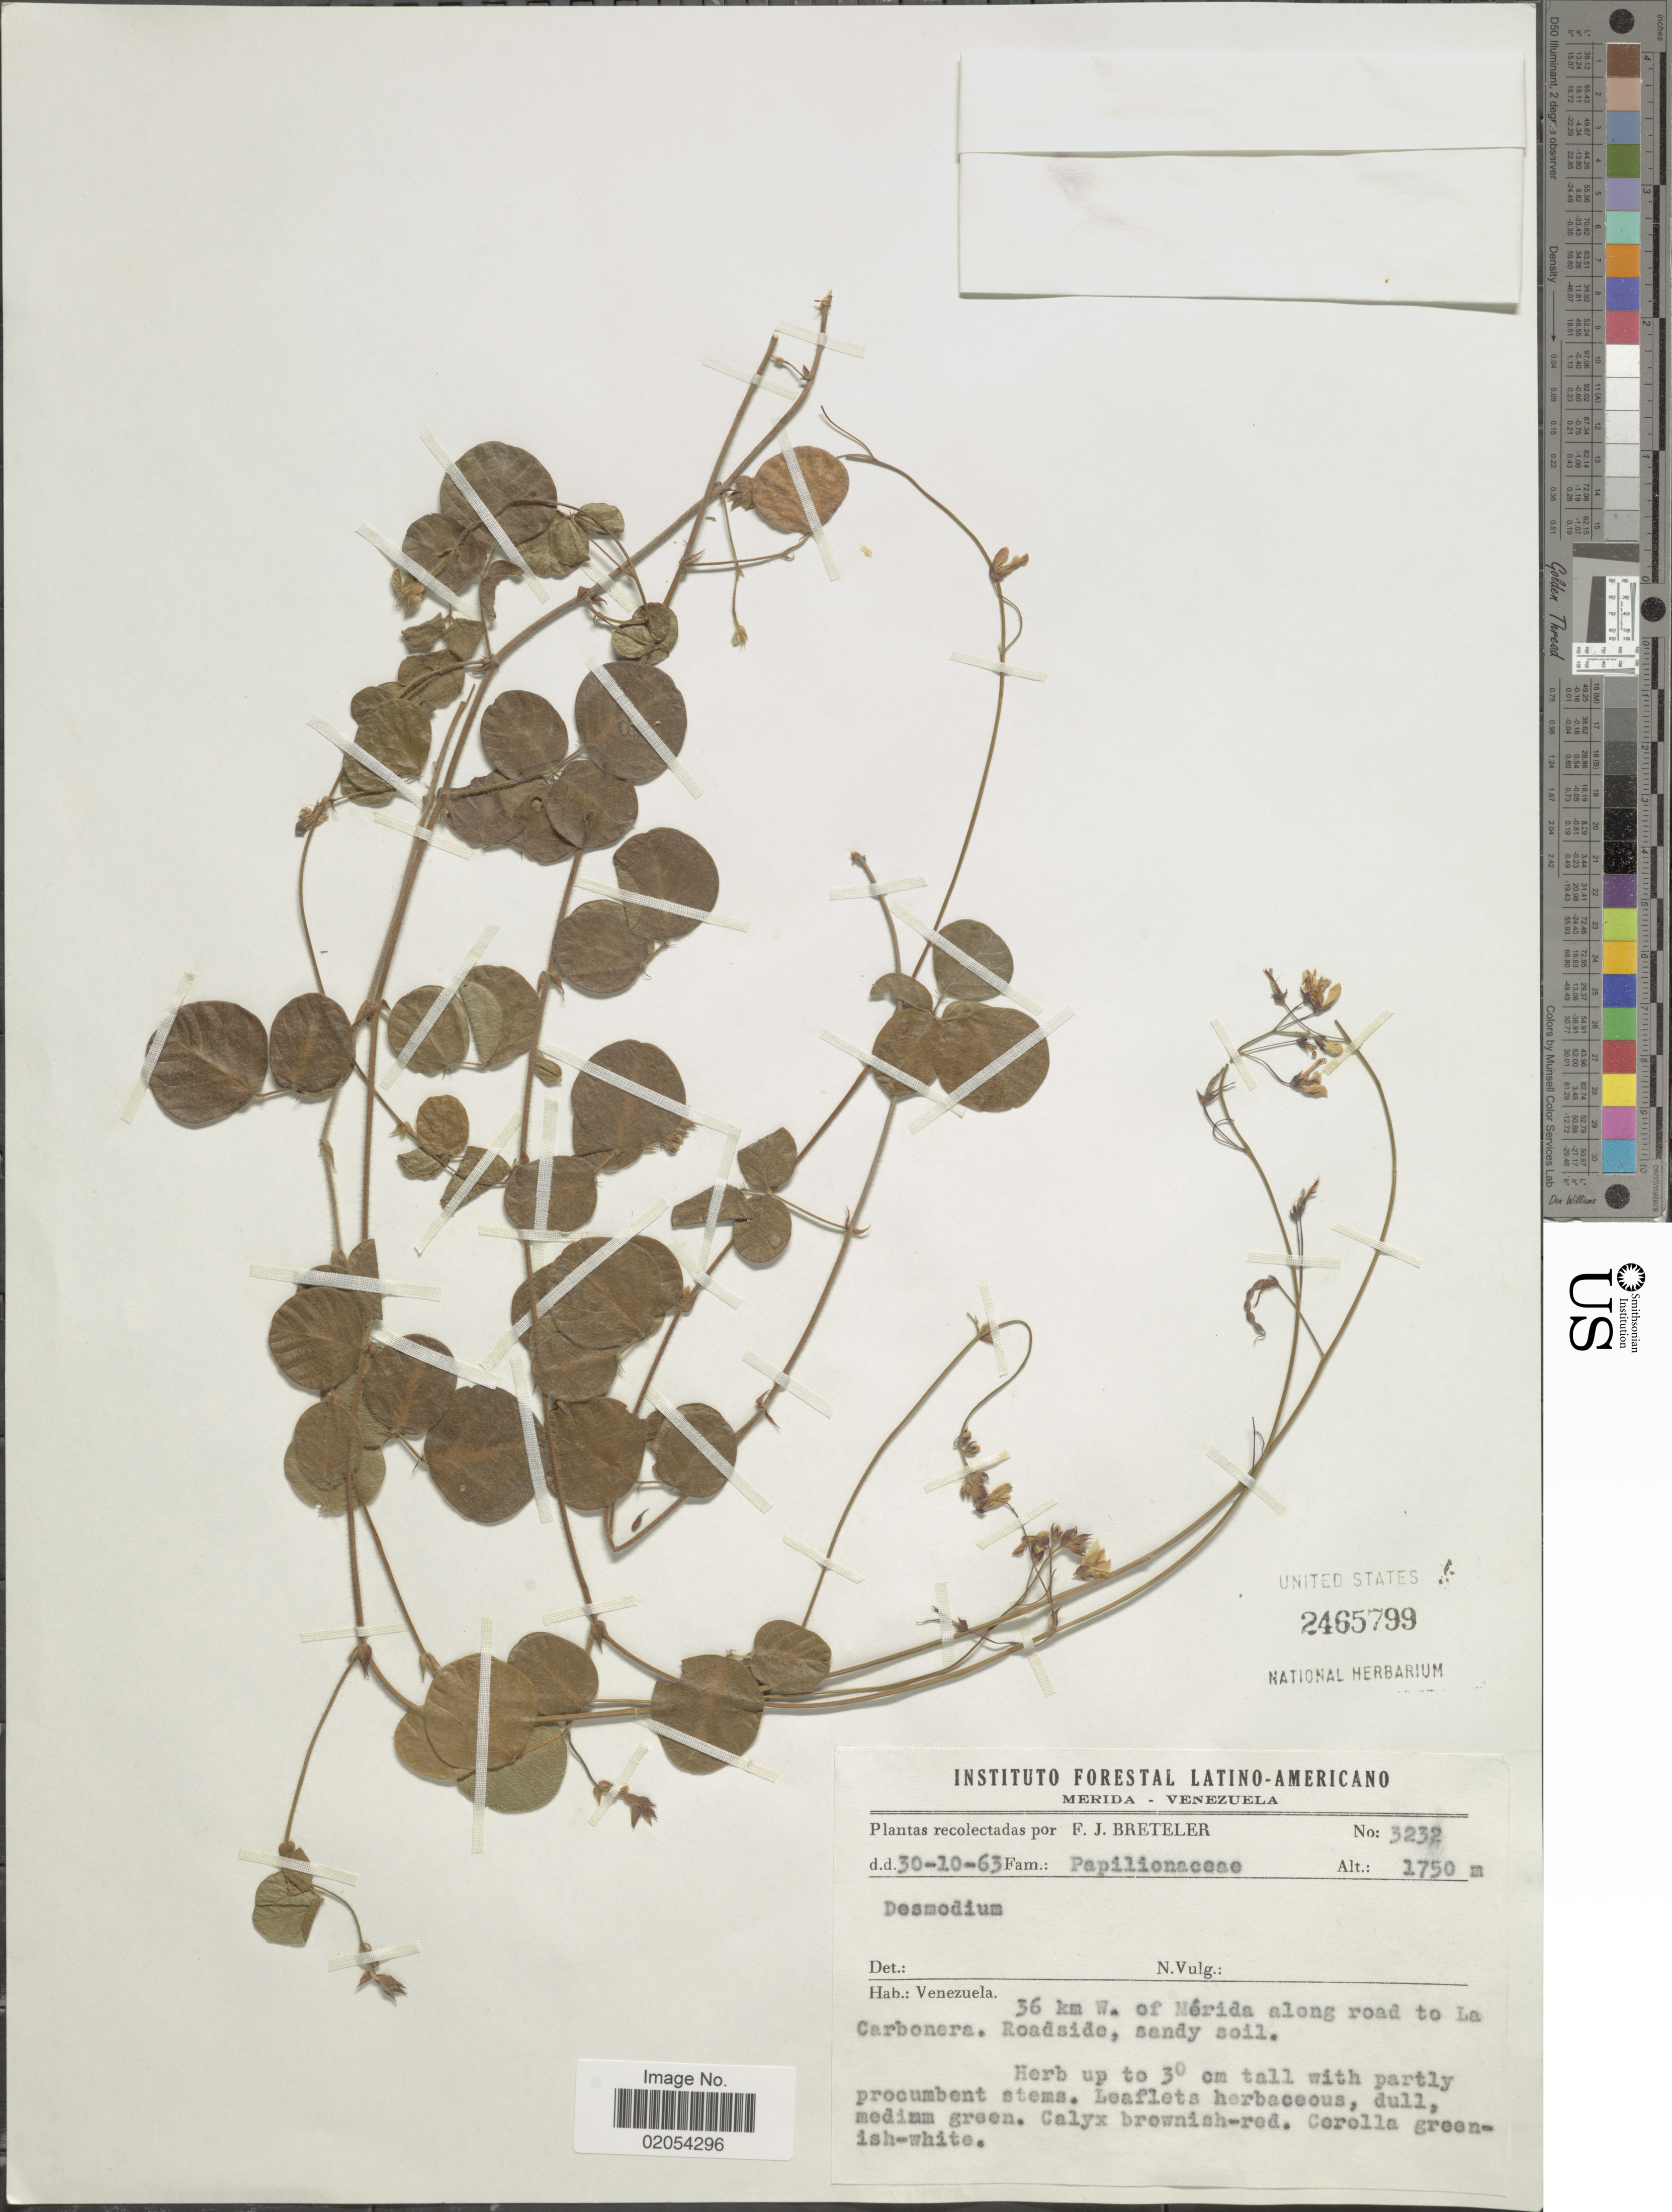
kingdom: Plantae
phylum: Tracheophyta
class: Magnoliopsida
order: Fabales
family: Fabaceae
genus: Desmodium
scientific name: Desmodium sp.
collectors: F. J. Breteler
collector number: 3232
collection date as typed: Transcribed d/m/y: 30/10/63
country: Venezuela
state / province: Mérida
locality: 36 km W, of Merida along road to La Carbonera.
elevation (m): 1750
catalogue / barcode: US 2465799